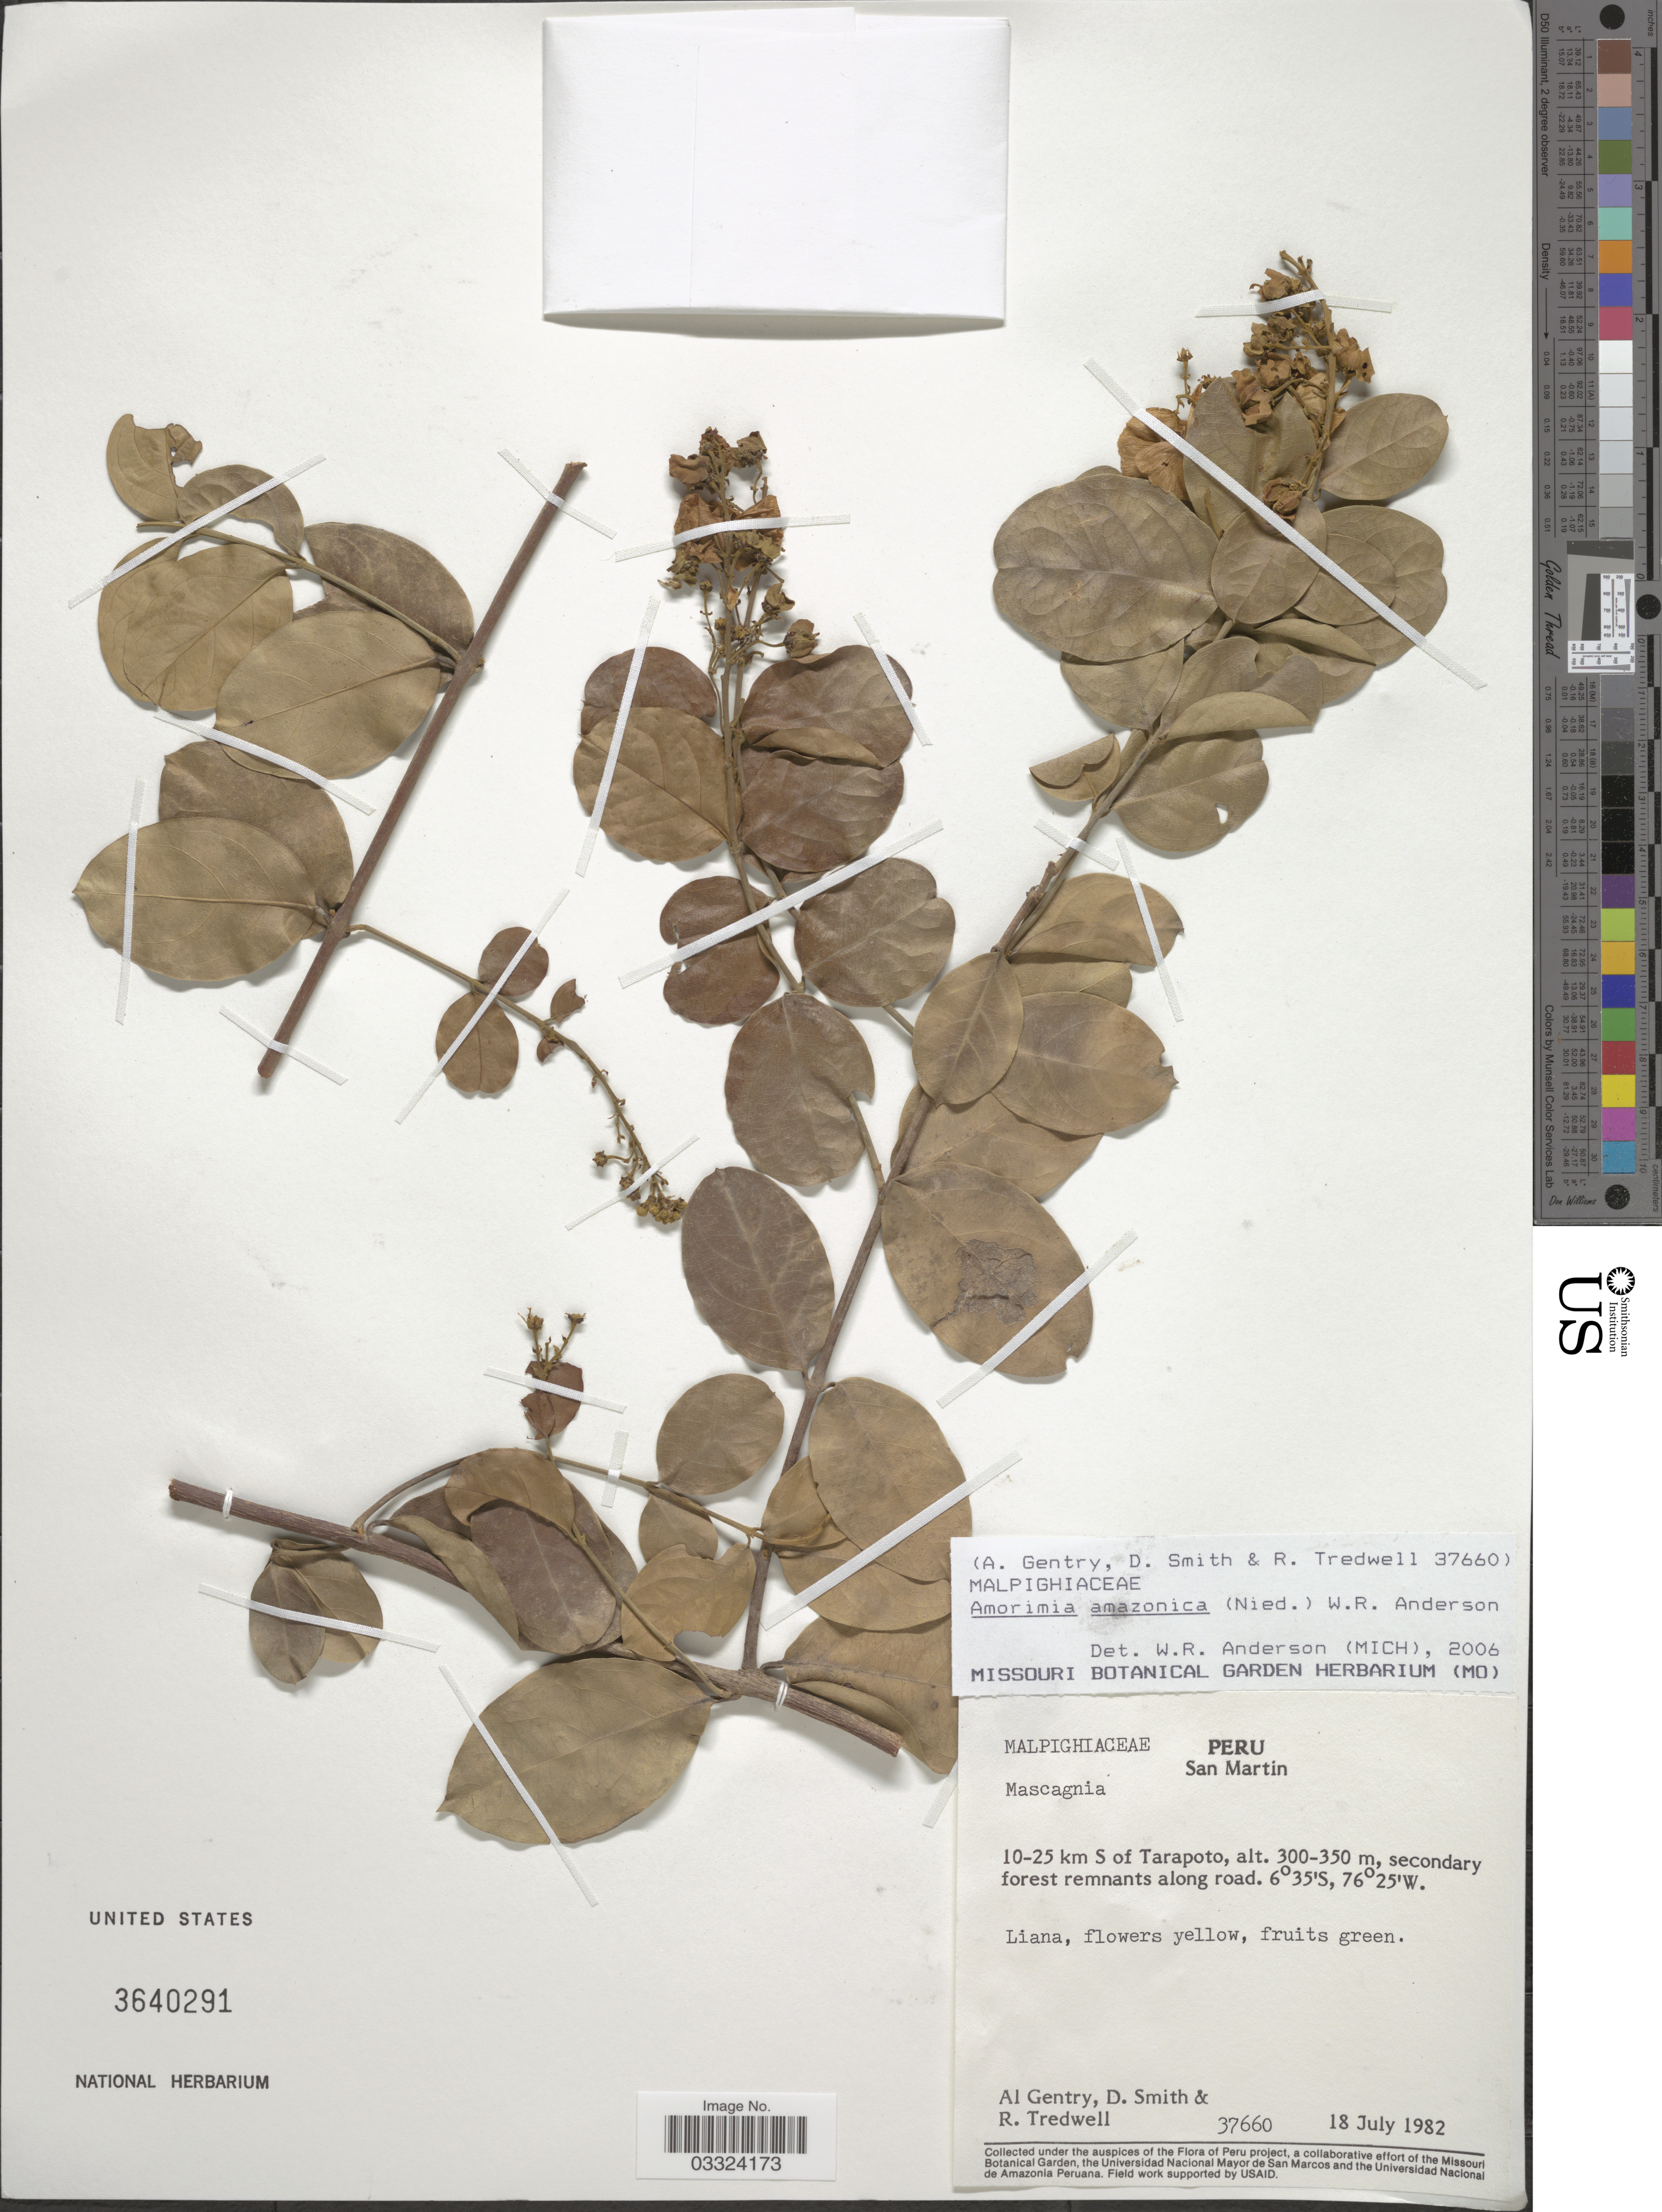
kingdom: Plantae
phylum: Tracheophyta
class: Magnoliopsida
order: Malpighiales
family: Malpighiaceae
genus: Amorimia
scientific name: Amorimia amazonica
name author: (Nied.) W.R. Anderson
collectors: A. H. Gentry, D. Smith & R. Tredwell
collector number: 37660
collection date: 1982-07-18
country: Peru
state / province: San Martín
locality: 10-25 km S of Tarapoto, secondary forest remnants along road.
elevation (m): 300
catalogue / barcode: US 3640291